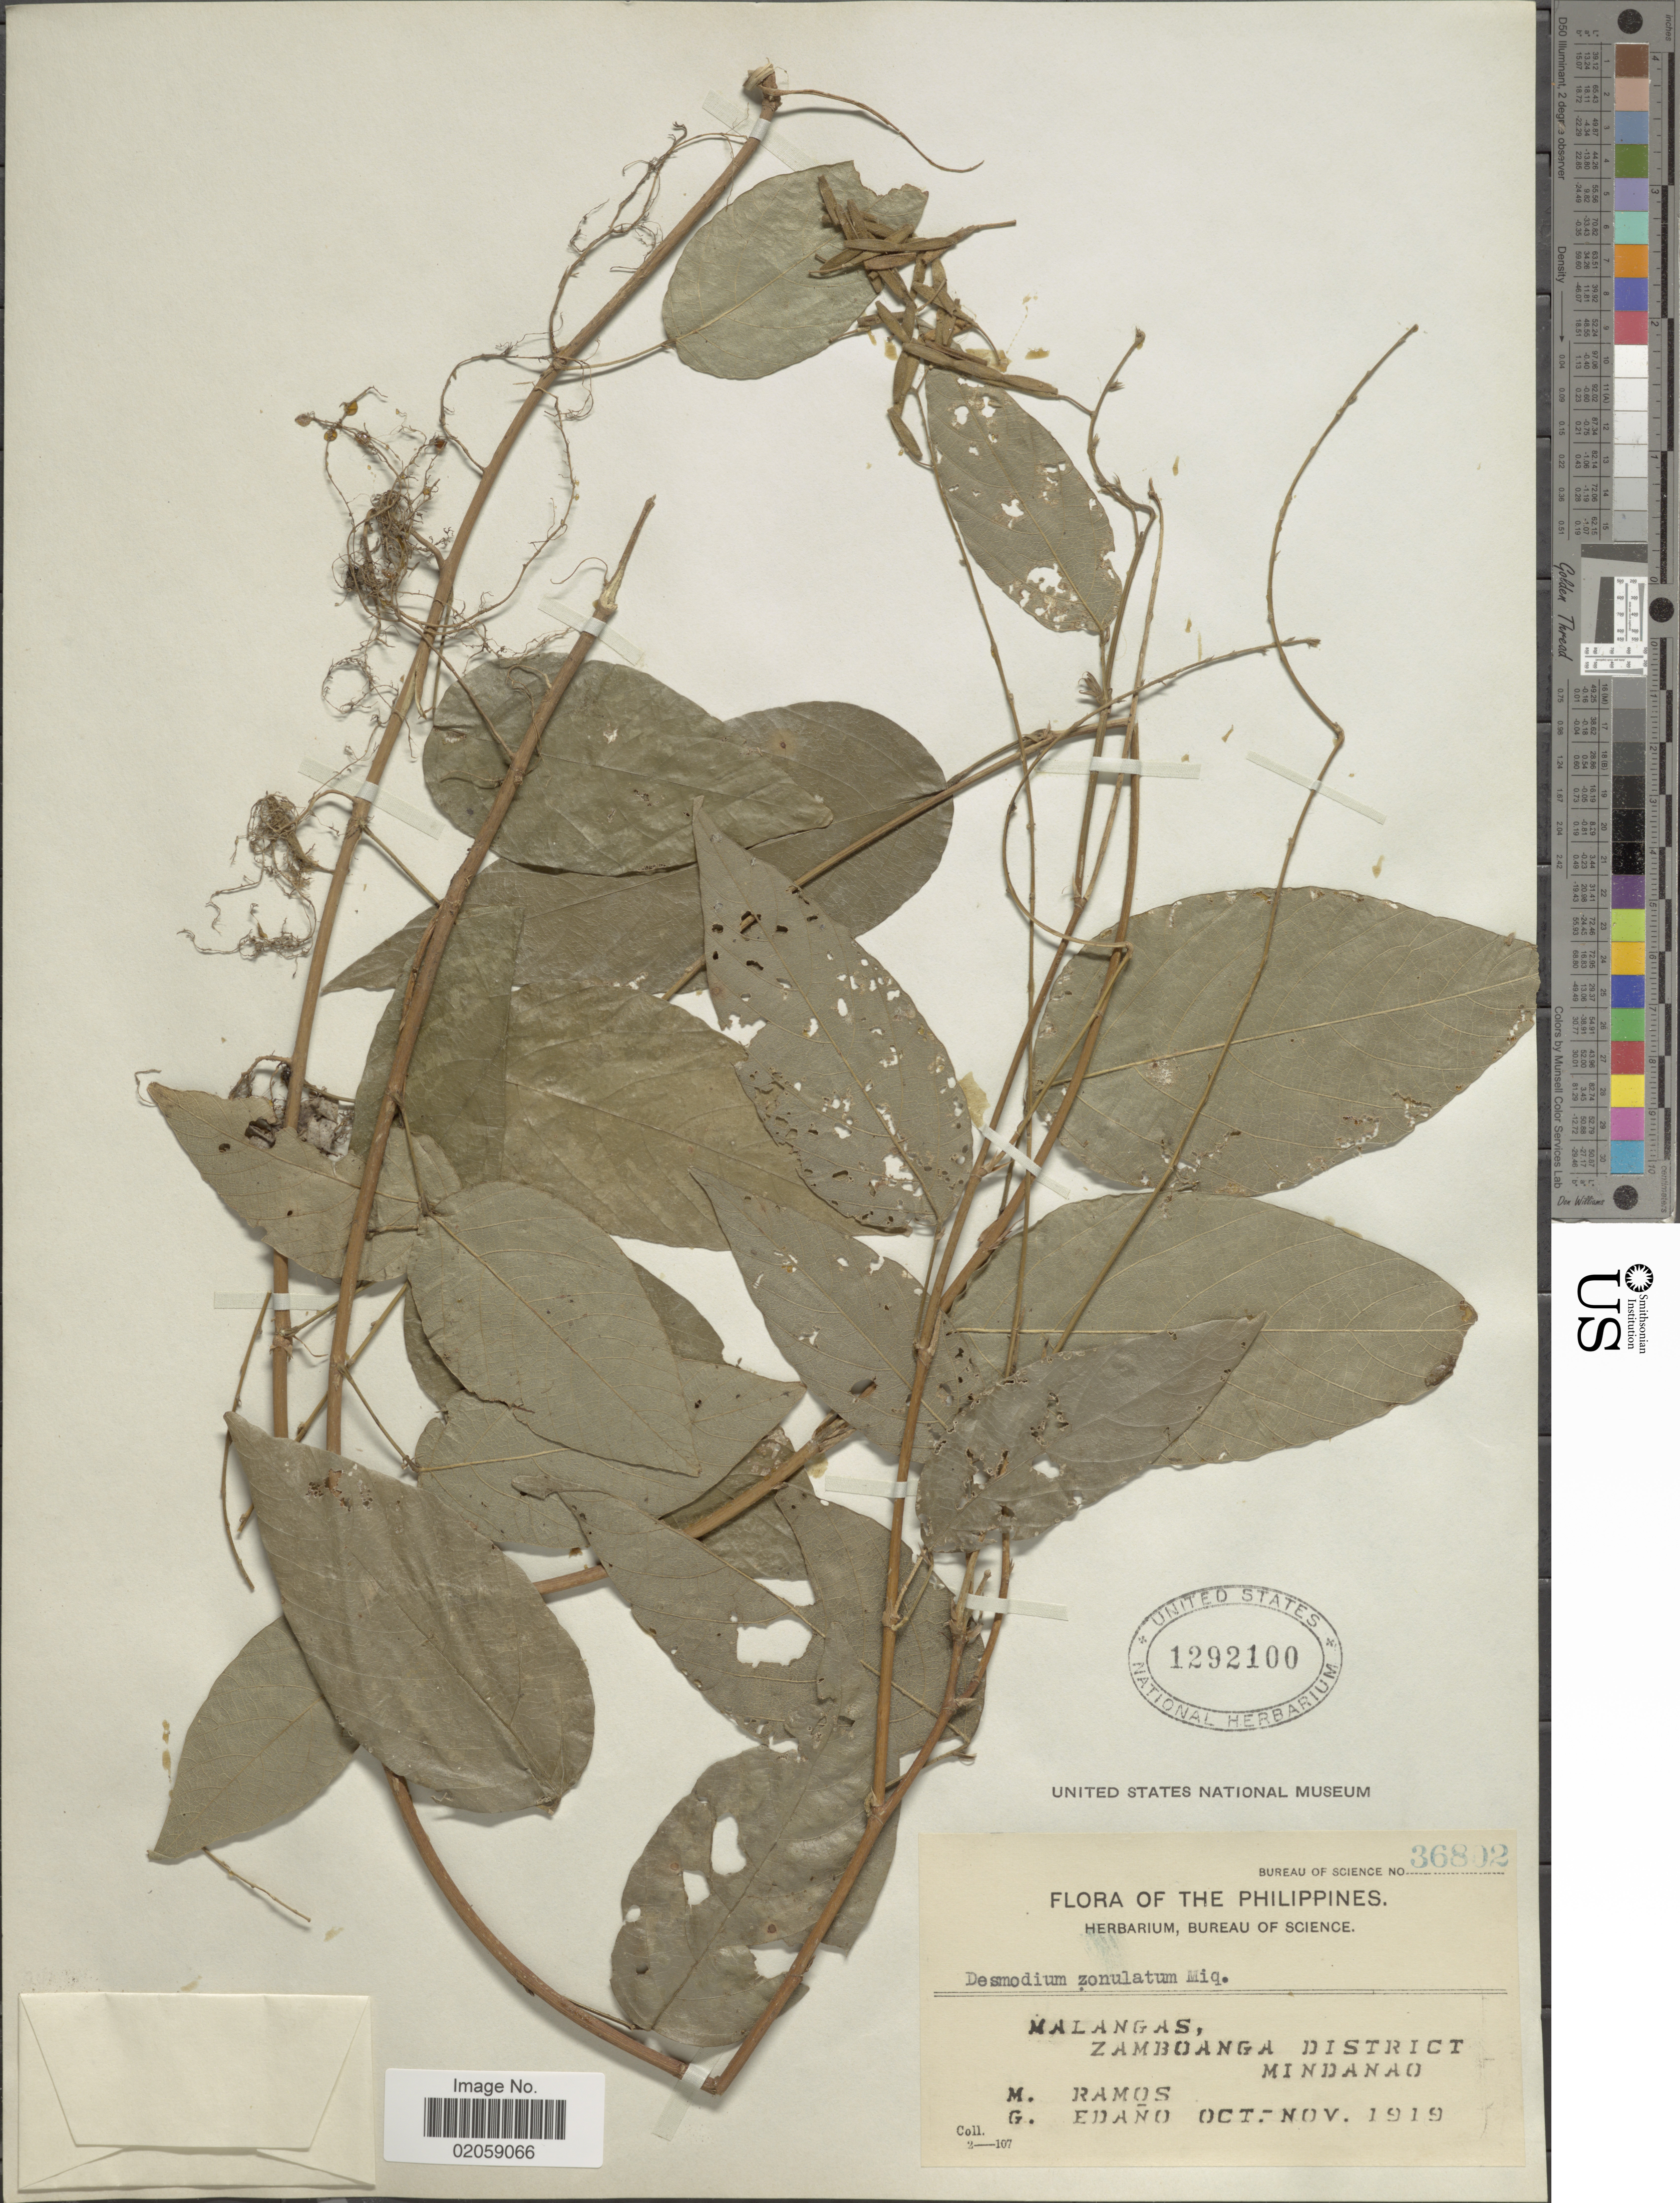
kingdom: Plantae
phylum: Tracheophyta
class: Magnoliopsida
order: Fabales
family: Fabaceae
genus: Sohmaea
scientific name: Sohmaea zonata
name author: (Miq.) H. Ohashi & K. Ohashi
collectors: M. Ramos & G. Edaño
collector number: Bureau of Science 36802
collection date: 1919-10/1919-11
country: Philippines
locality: Malangas, Zamboanga District. Mindanao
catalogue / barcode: US 1292100